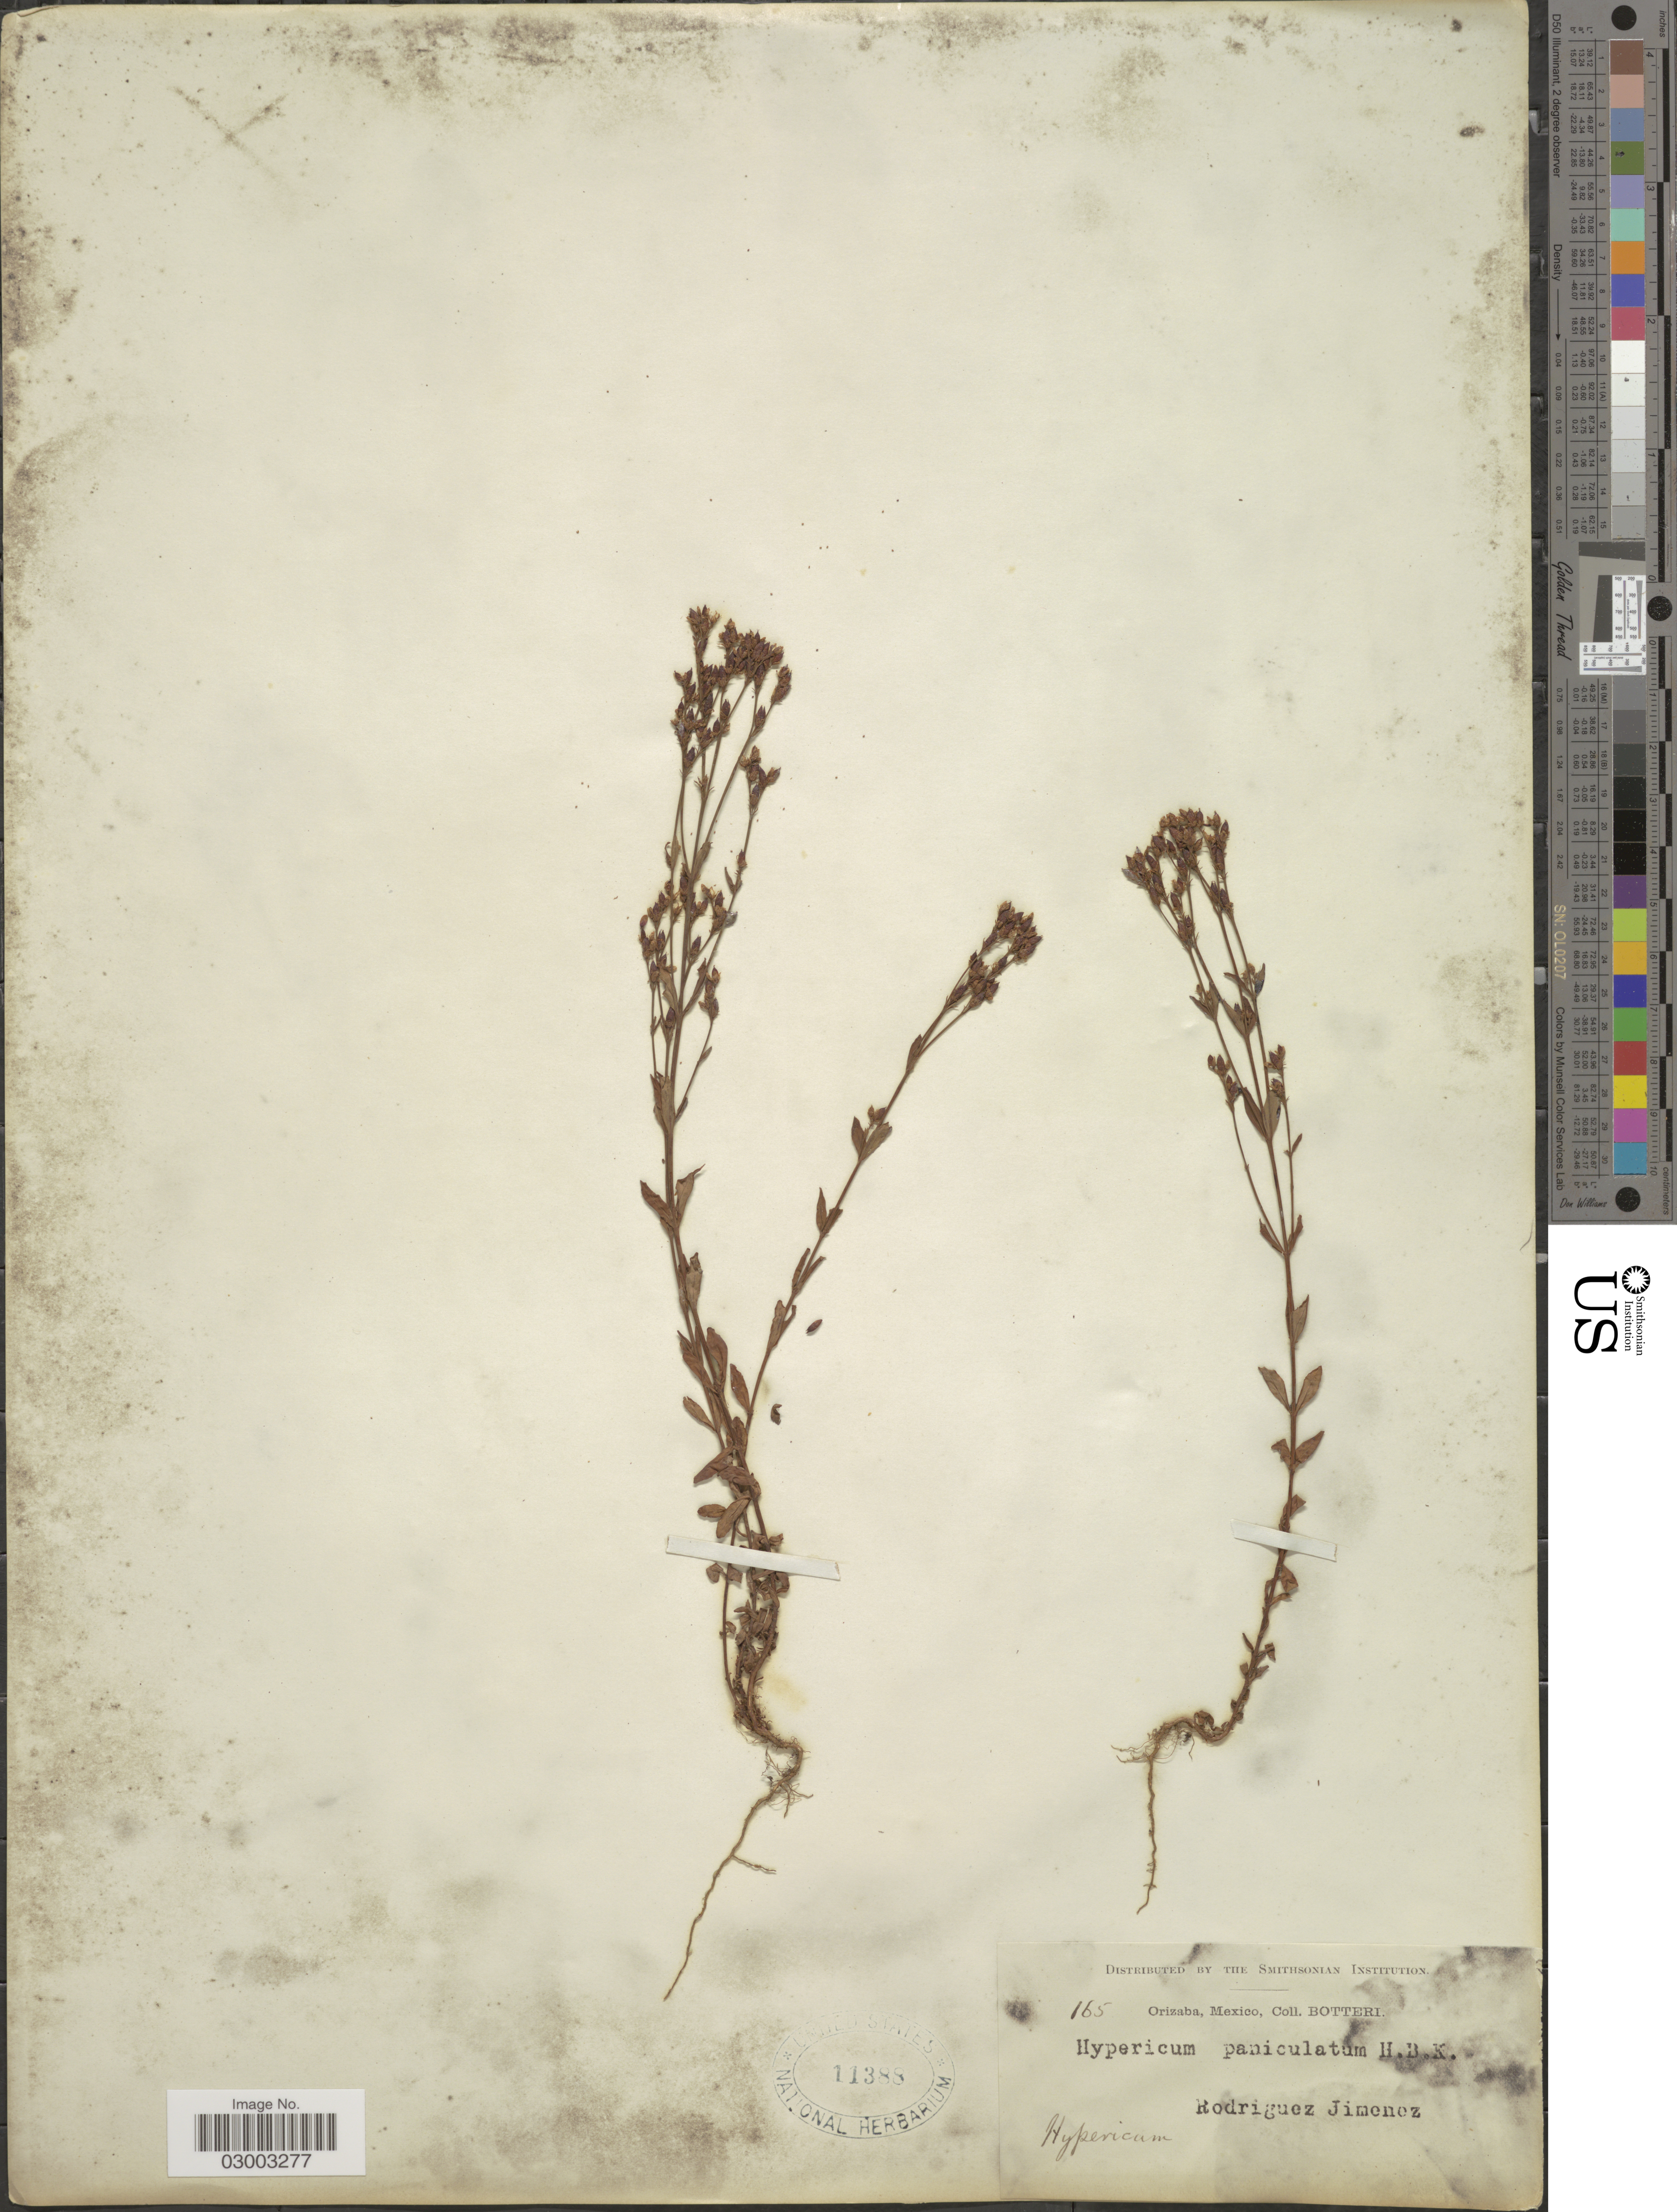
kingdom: Plantae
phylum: Tracheophyta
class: Magnoliopsida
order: Malpighiales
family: Hypericaceae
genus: Hypericum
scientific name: Hypericum philonotis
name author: Schltdl. & Cham.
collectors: -. Botteri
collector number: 165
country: Mexico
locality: Orizaba.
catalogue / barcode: US 11388